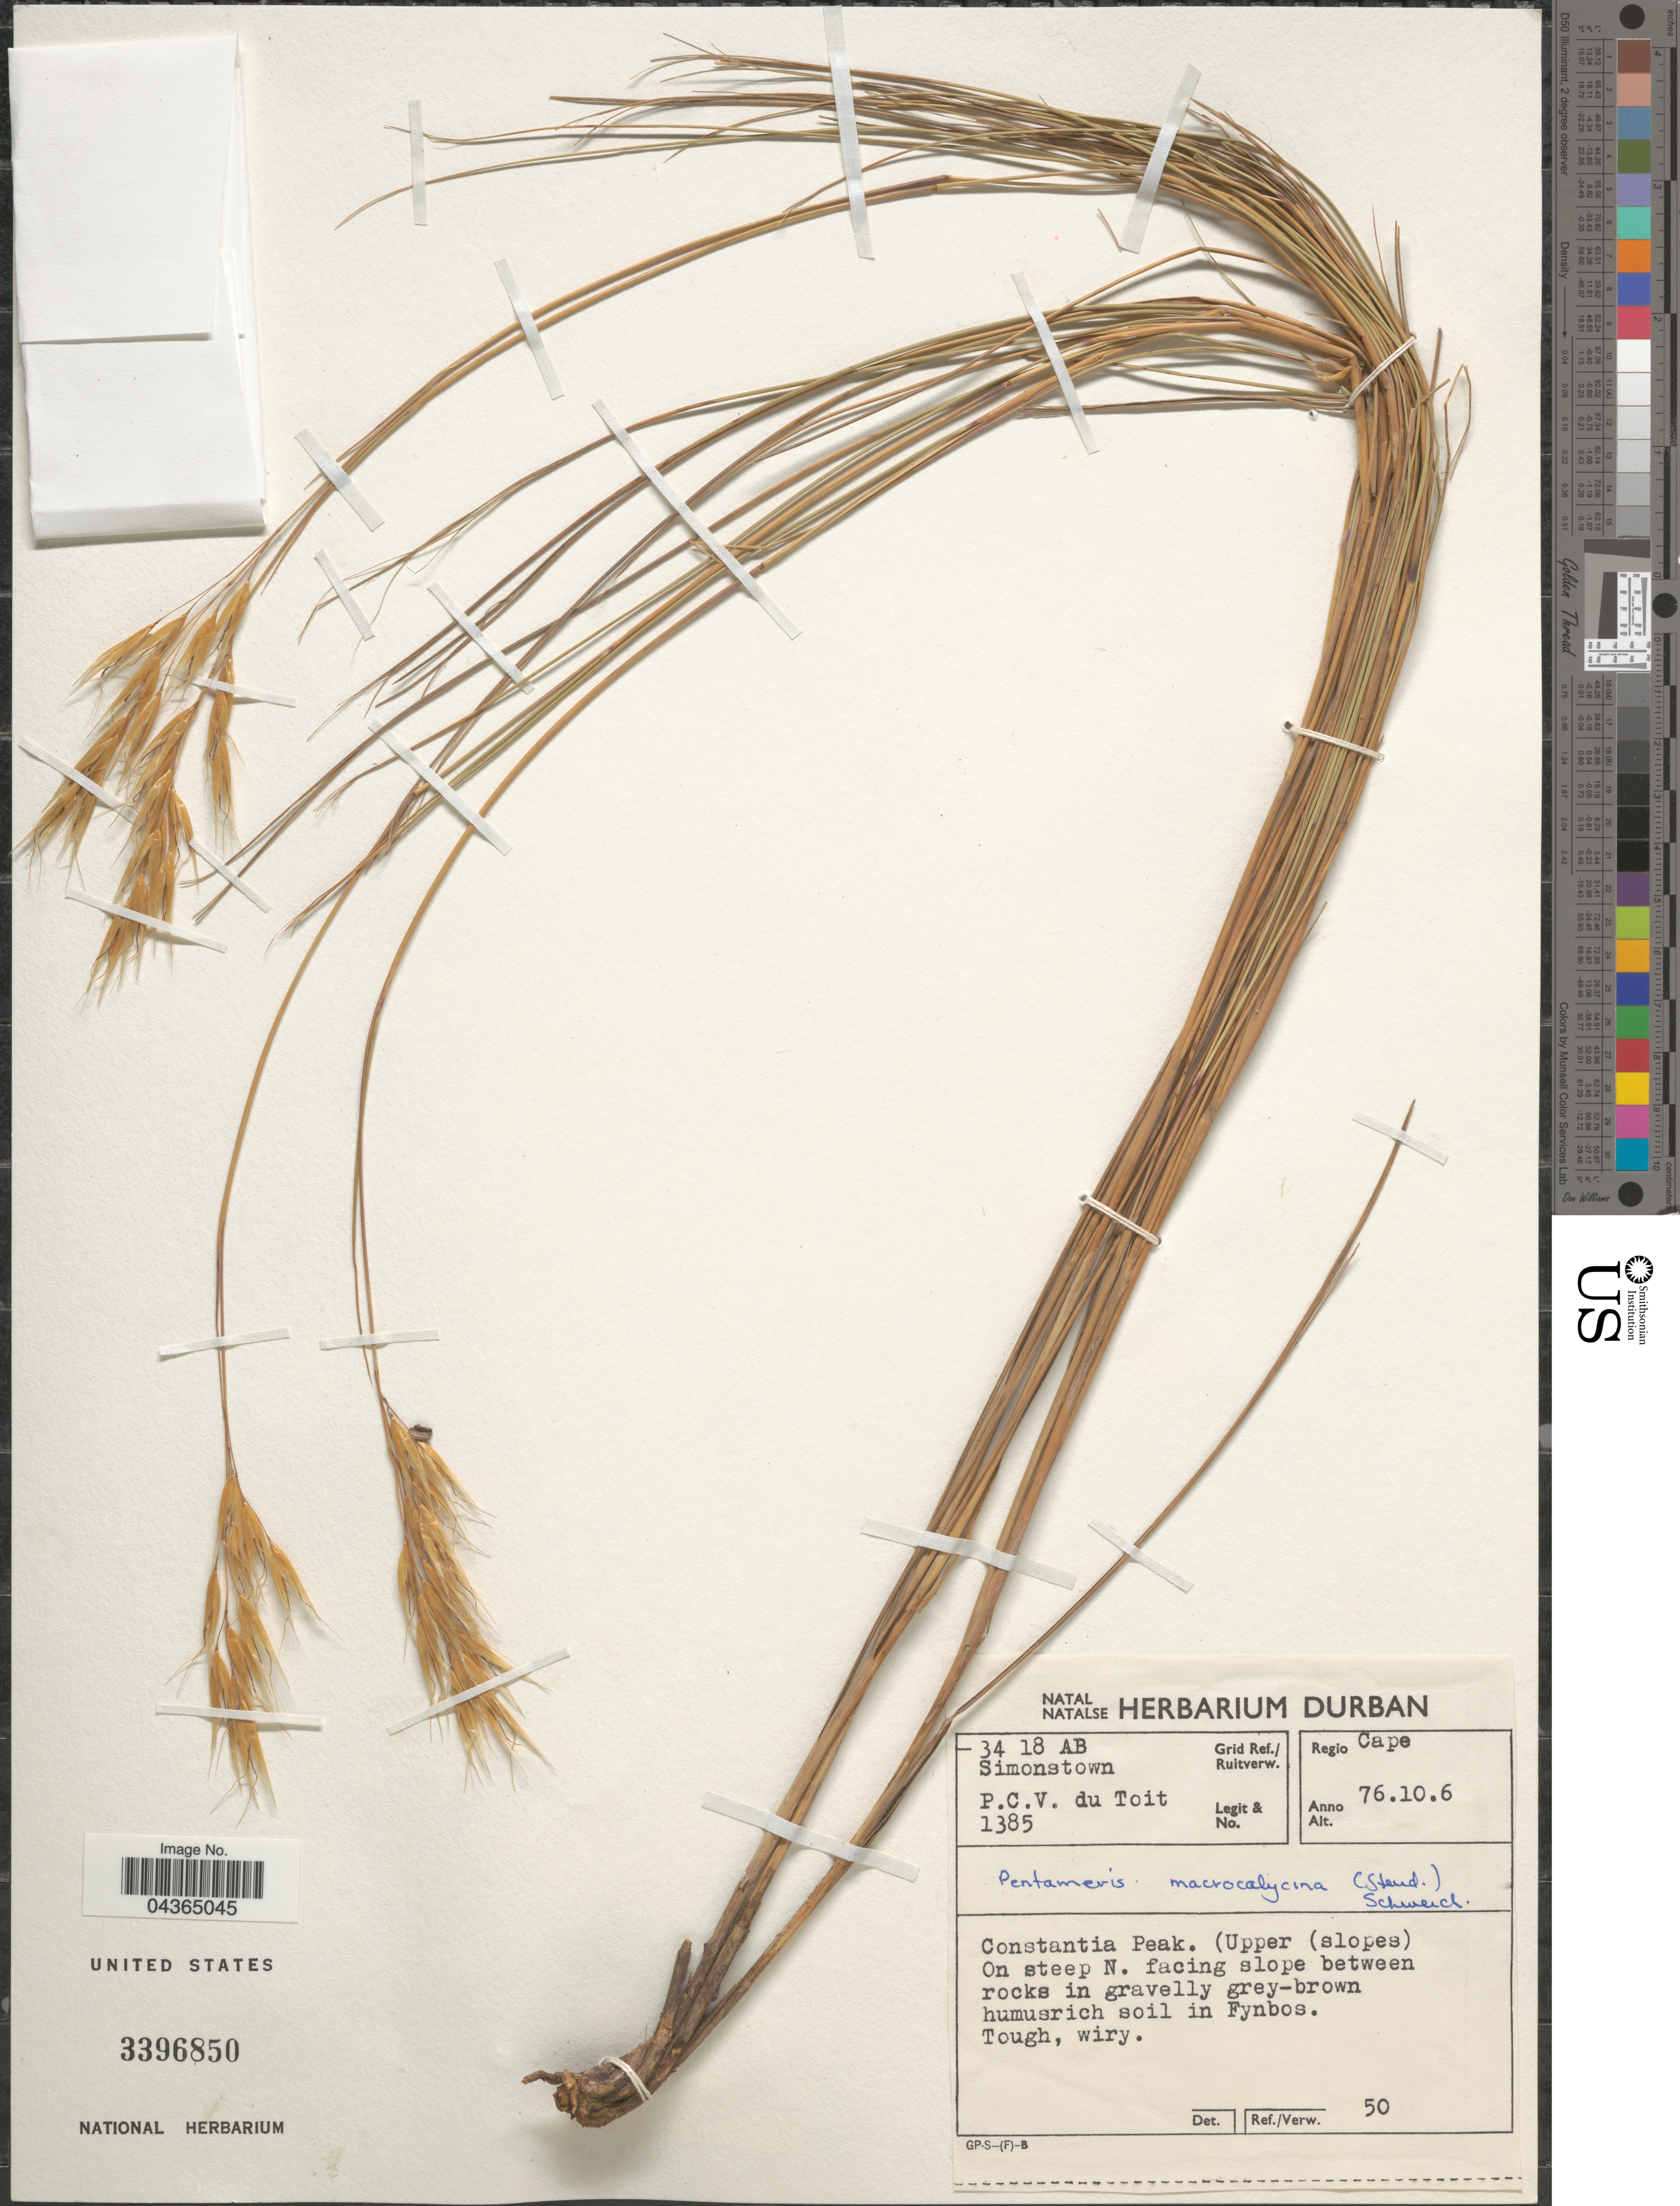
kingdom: Plantae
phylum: Tracheophyta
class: Liliopsida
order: Poales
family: Poaceae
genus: Pentameris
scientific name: Pentameris macrocalycina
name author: (Steud.) Schweick.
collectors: P. Du Toit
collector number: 1385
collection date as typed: Transcribed d/m/y: 6/10/76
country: South Africa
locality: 34 18 AB Simonstown Grid Ref./Ruitverw. Regio Cape. Constantia Peak. (Upper (slopes). On steep N. facing slope between rocks in gravelly grey-brown humusrich soil in Fynbos.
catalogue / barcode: US 3396850